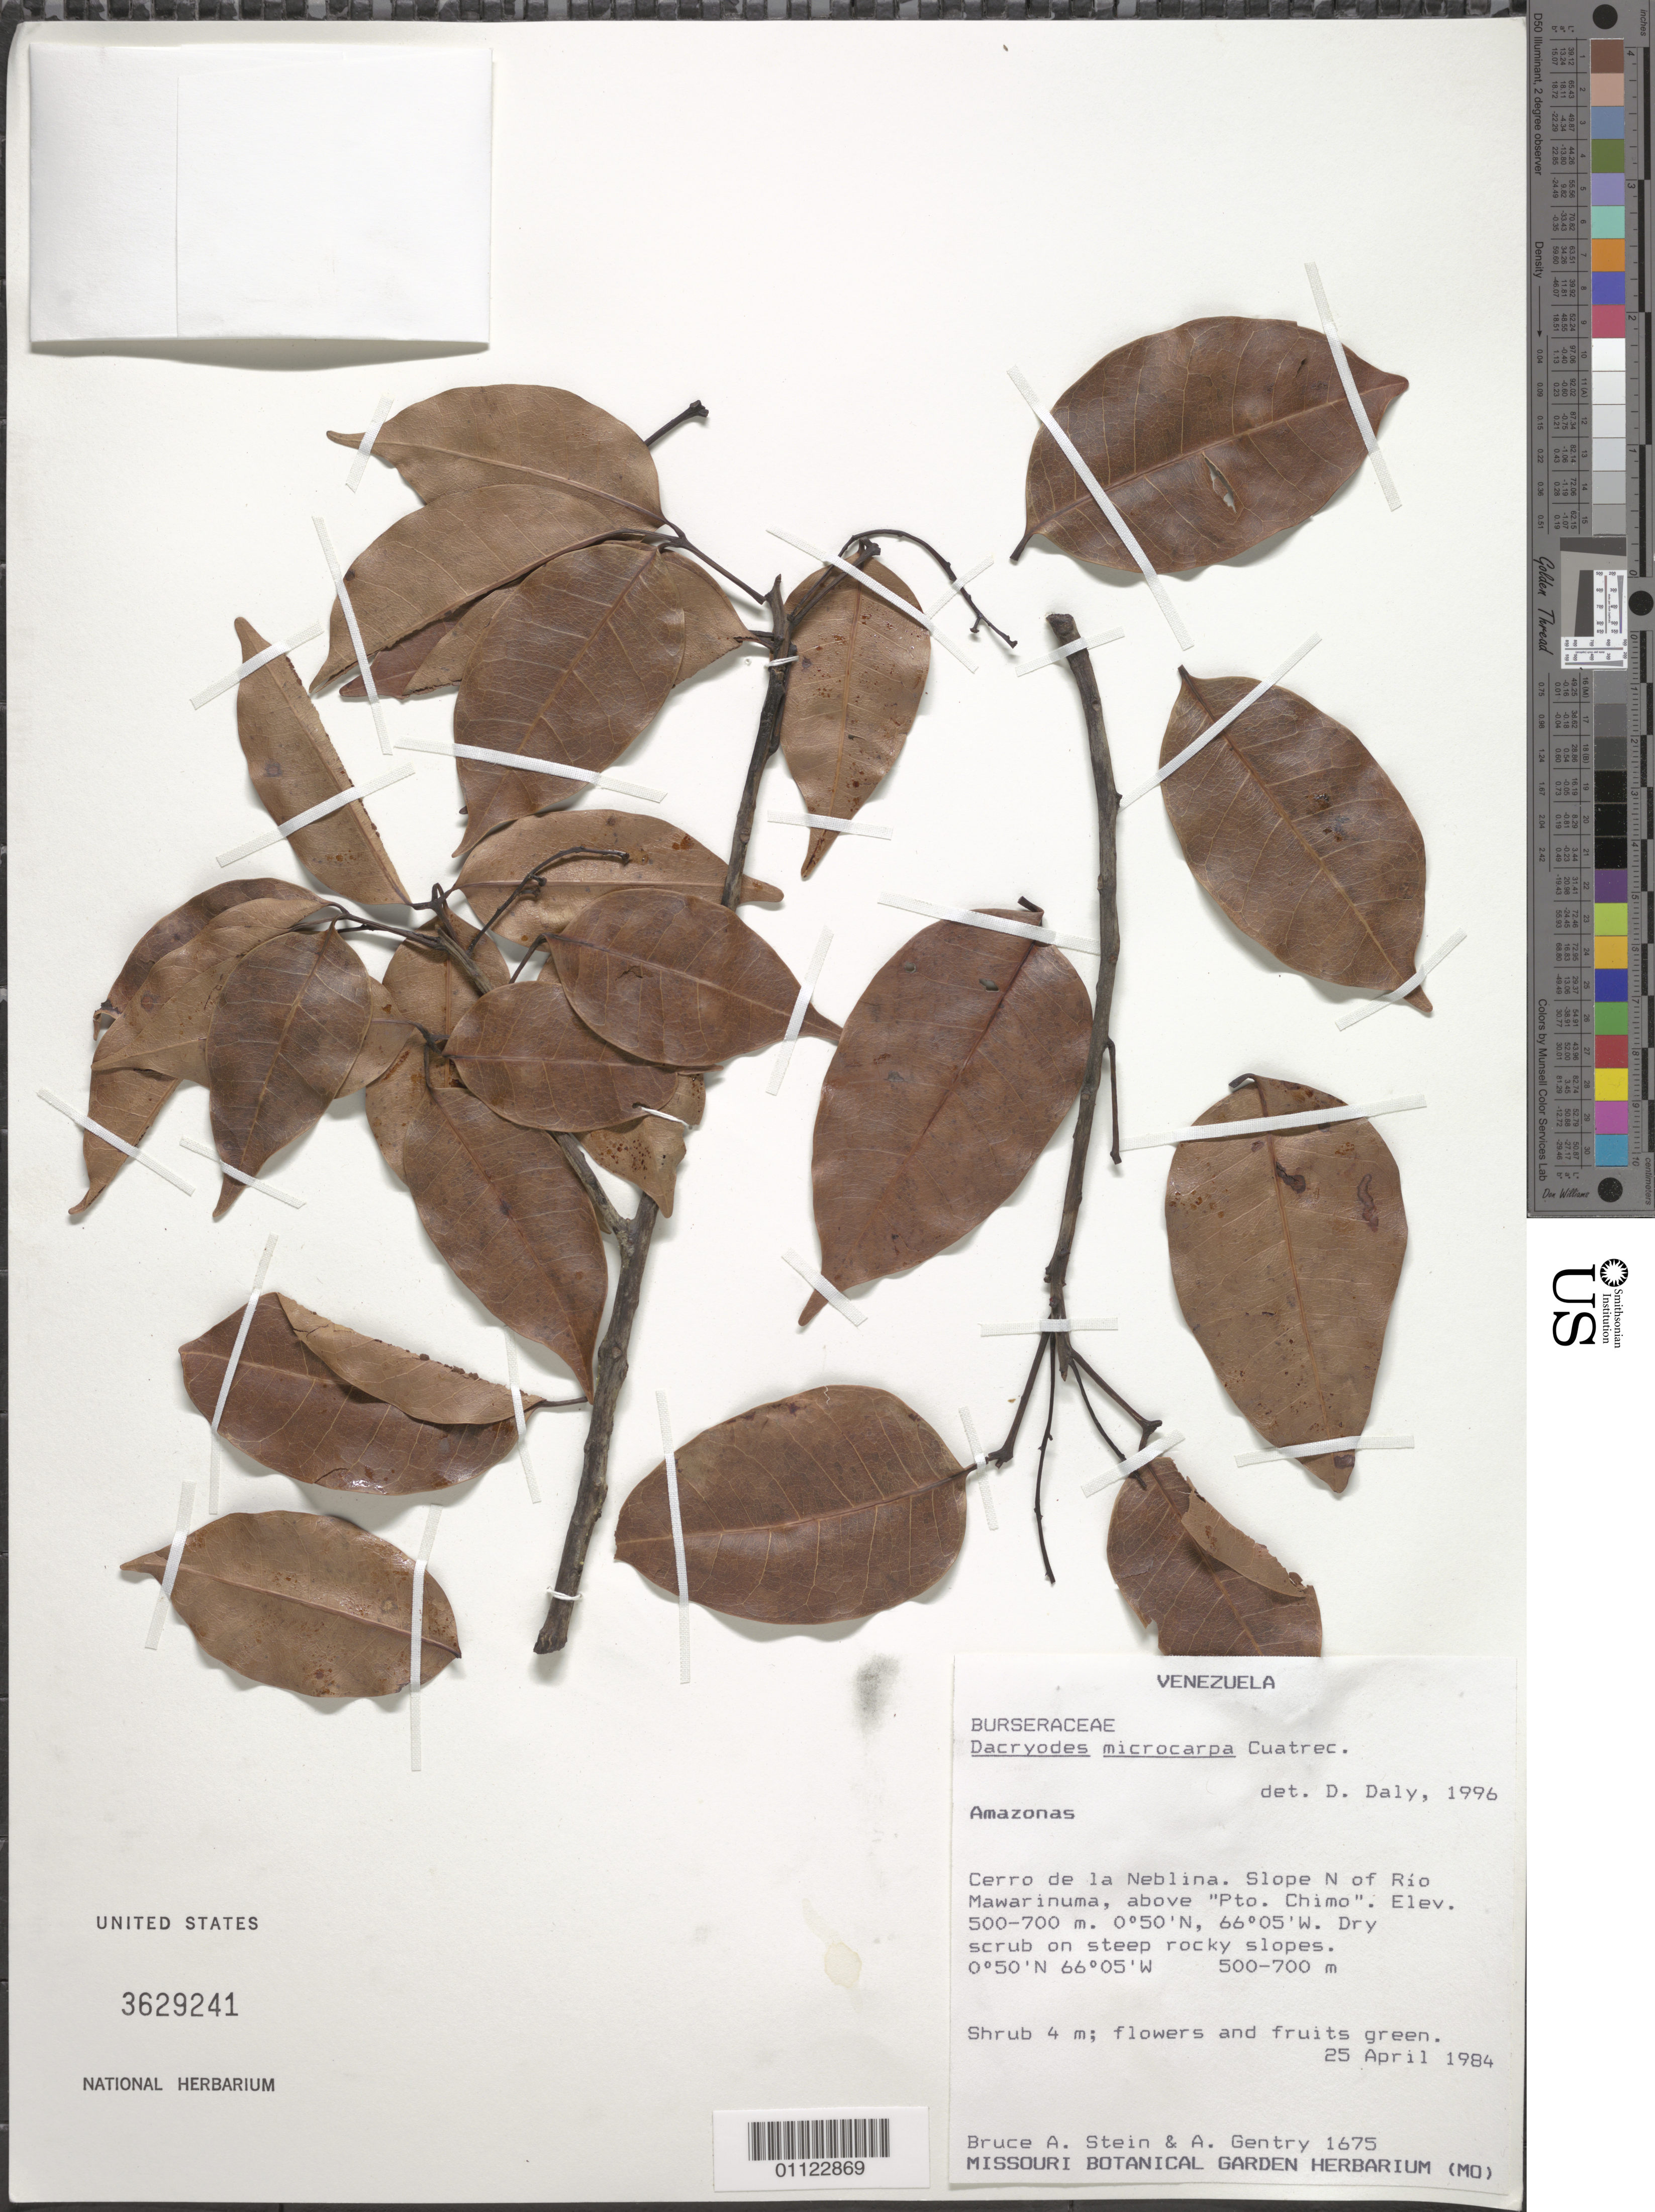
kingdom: Plantae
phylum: Tracheophyta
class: Magnoliopsida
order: Sapindales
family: Burseraceae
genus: Dacryodes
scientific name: Dacryodes microcarpa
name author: Cuatrec.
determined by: Daly, D. C.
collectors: B. A. Stein & A. H. Gentry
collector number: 1675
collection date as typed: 25-Apr-84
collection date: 1984-04-25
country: Venezuela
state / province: Amazonas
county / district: Río Negro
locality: Cerro de la Neblina, slope N of Río Mawarinuma, above Pto. Chimo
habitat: Dry scrub on steep rocky slopes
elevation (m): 500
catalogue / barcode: US 3629241